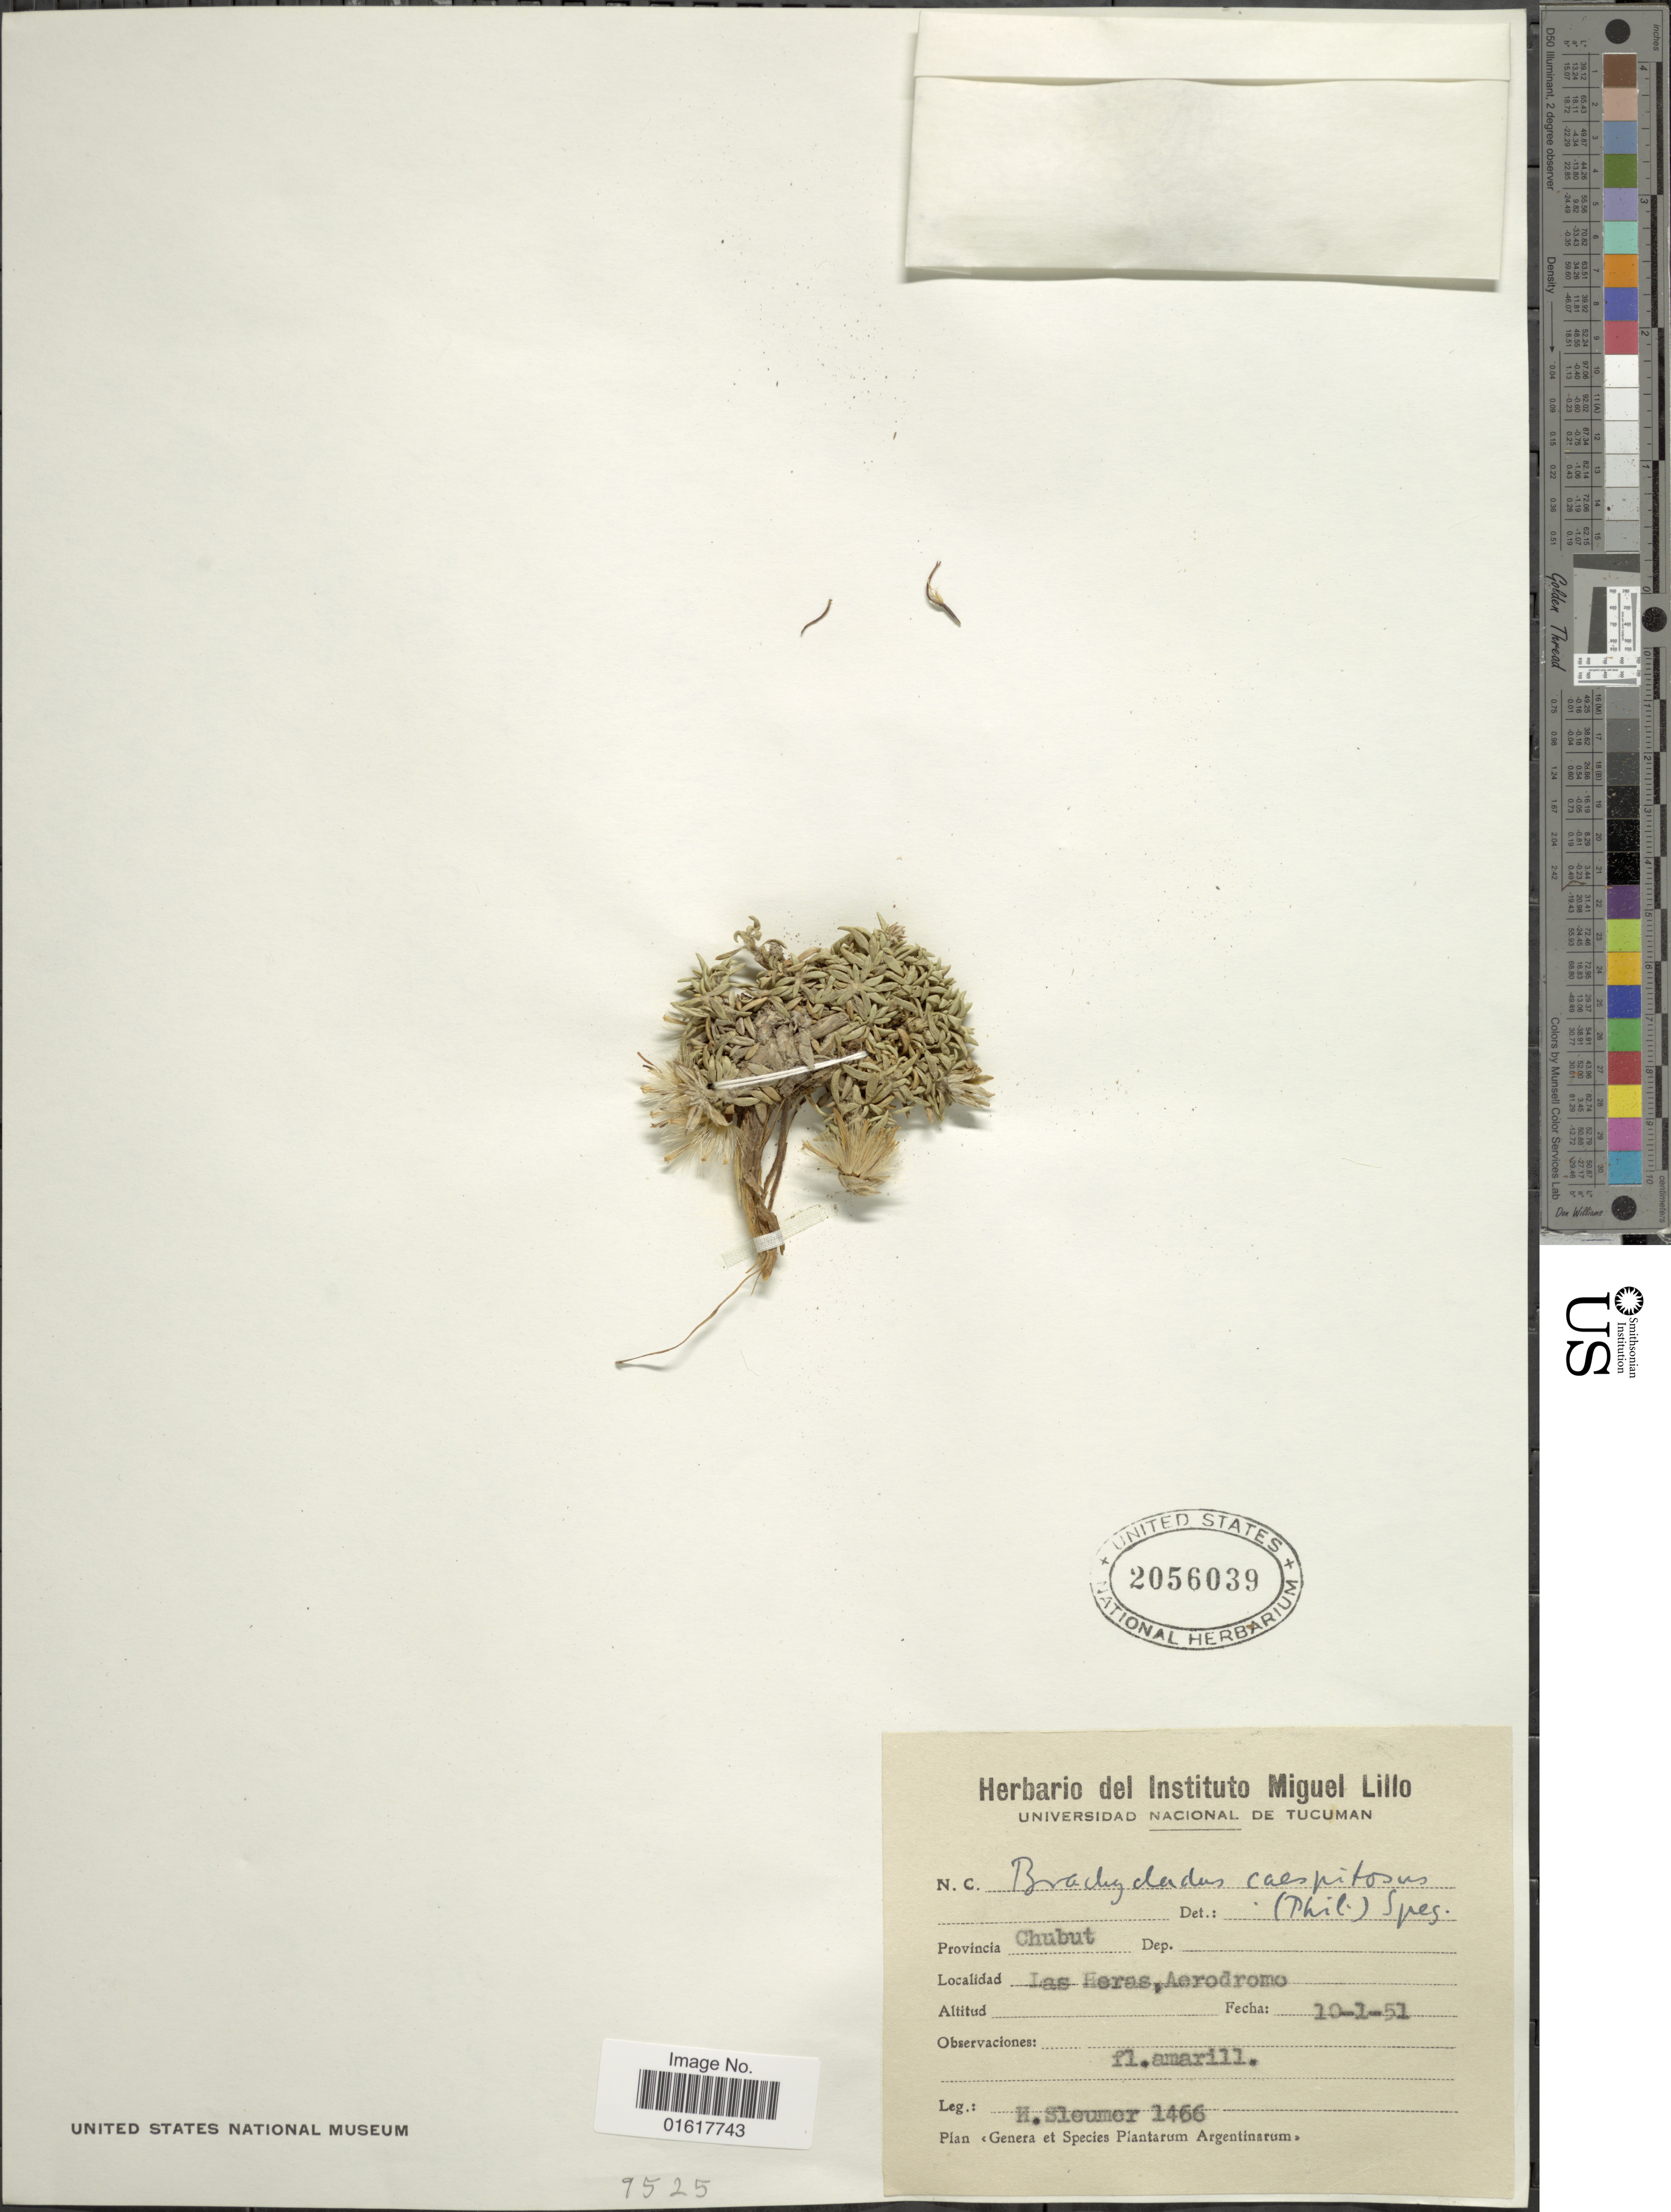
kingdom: Plantae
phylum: Tracheophyta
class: Magnoliopsida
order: Asterales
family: Asteraceae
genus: Brachyclados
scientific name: Brachyclados caespitosus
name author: (Phil.) Speg.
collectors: H. O. Sleumer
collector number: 1466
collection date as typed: Transcribed d/m/y: 10/1/51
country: Argentina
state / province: Chubut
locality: Las Heras, Aerodromo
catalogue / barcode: US 2056039